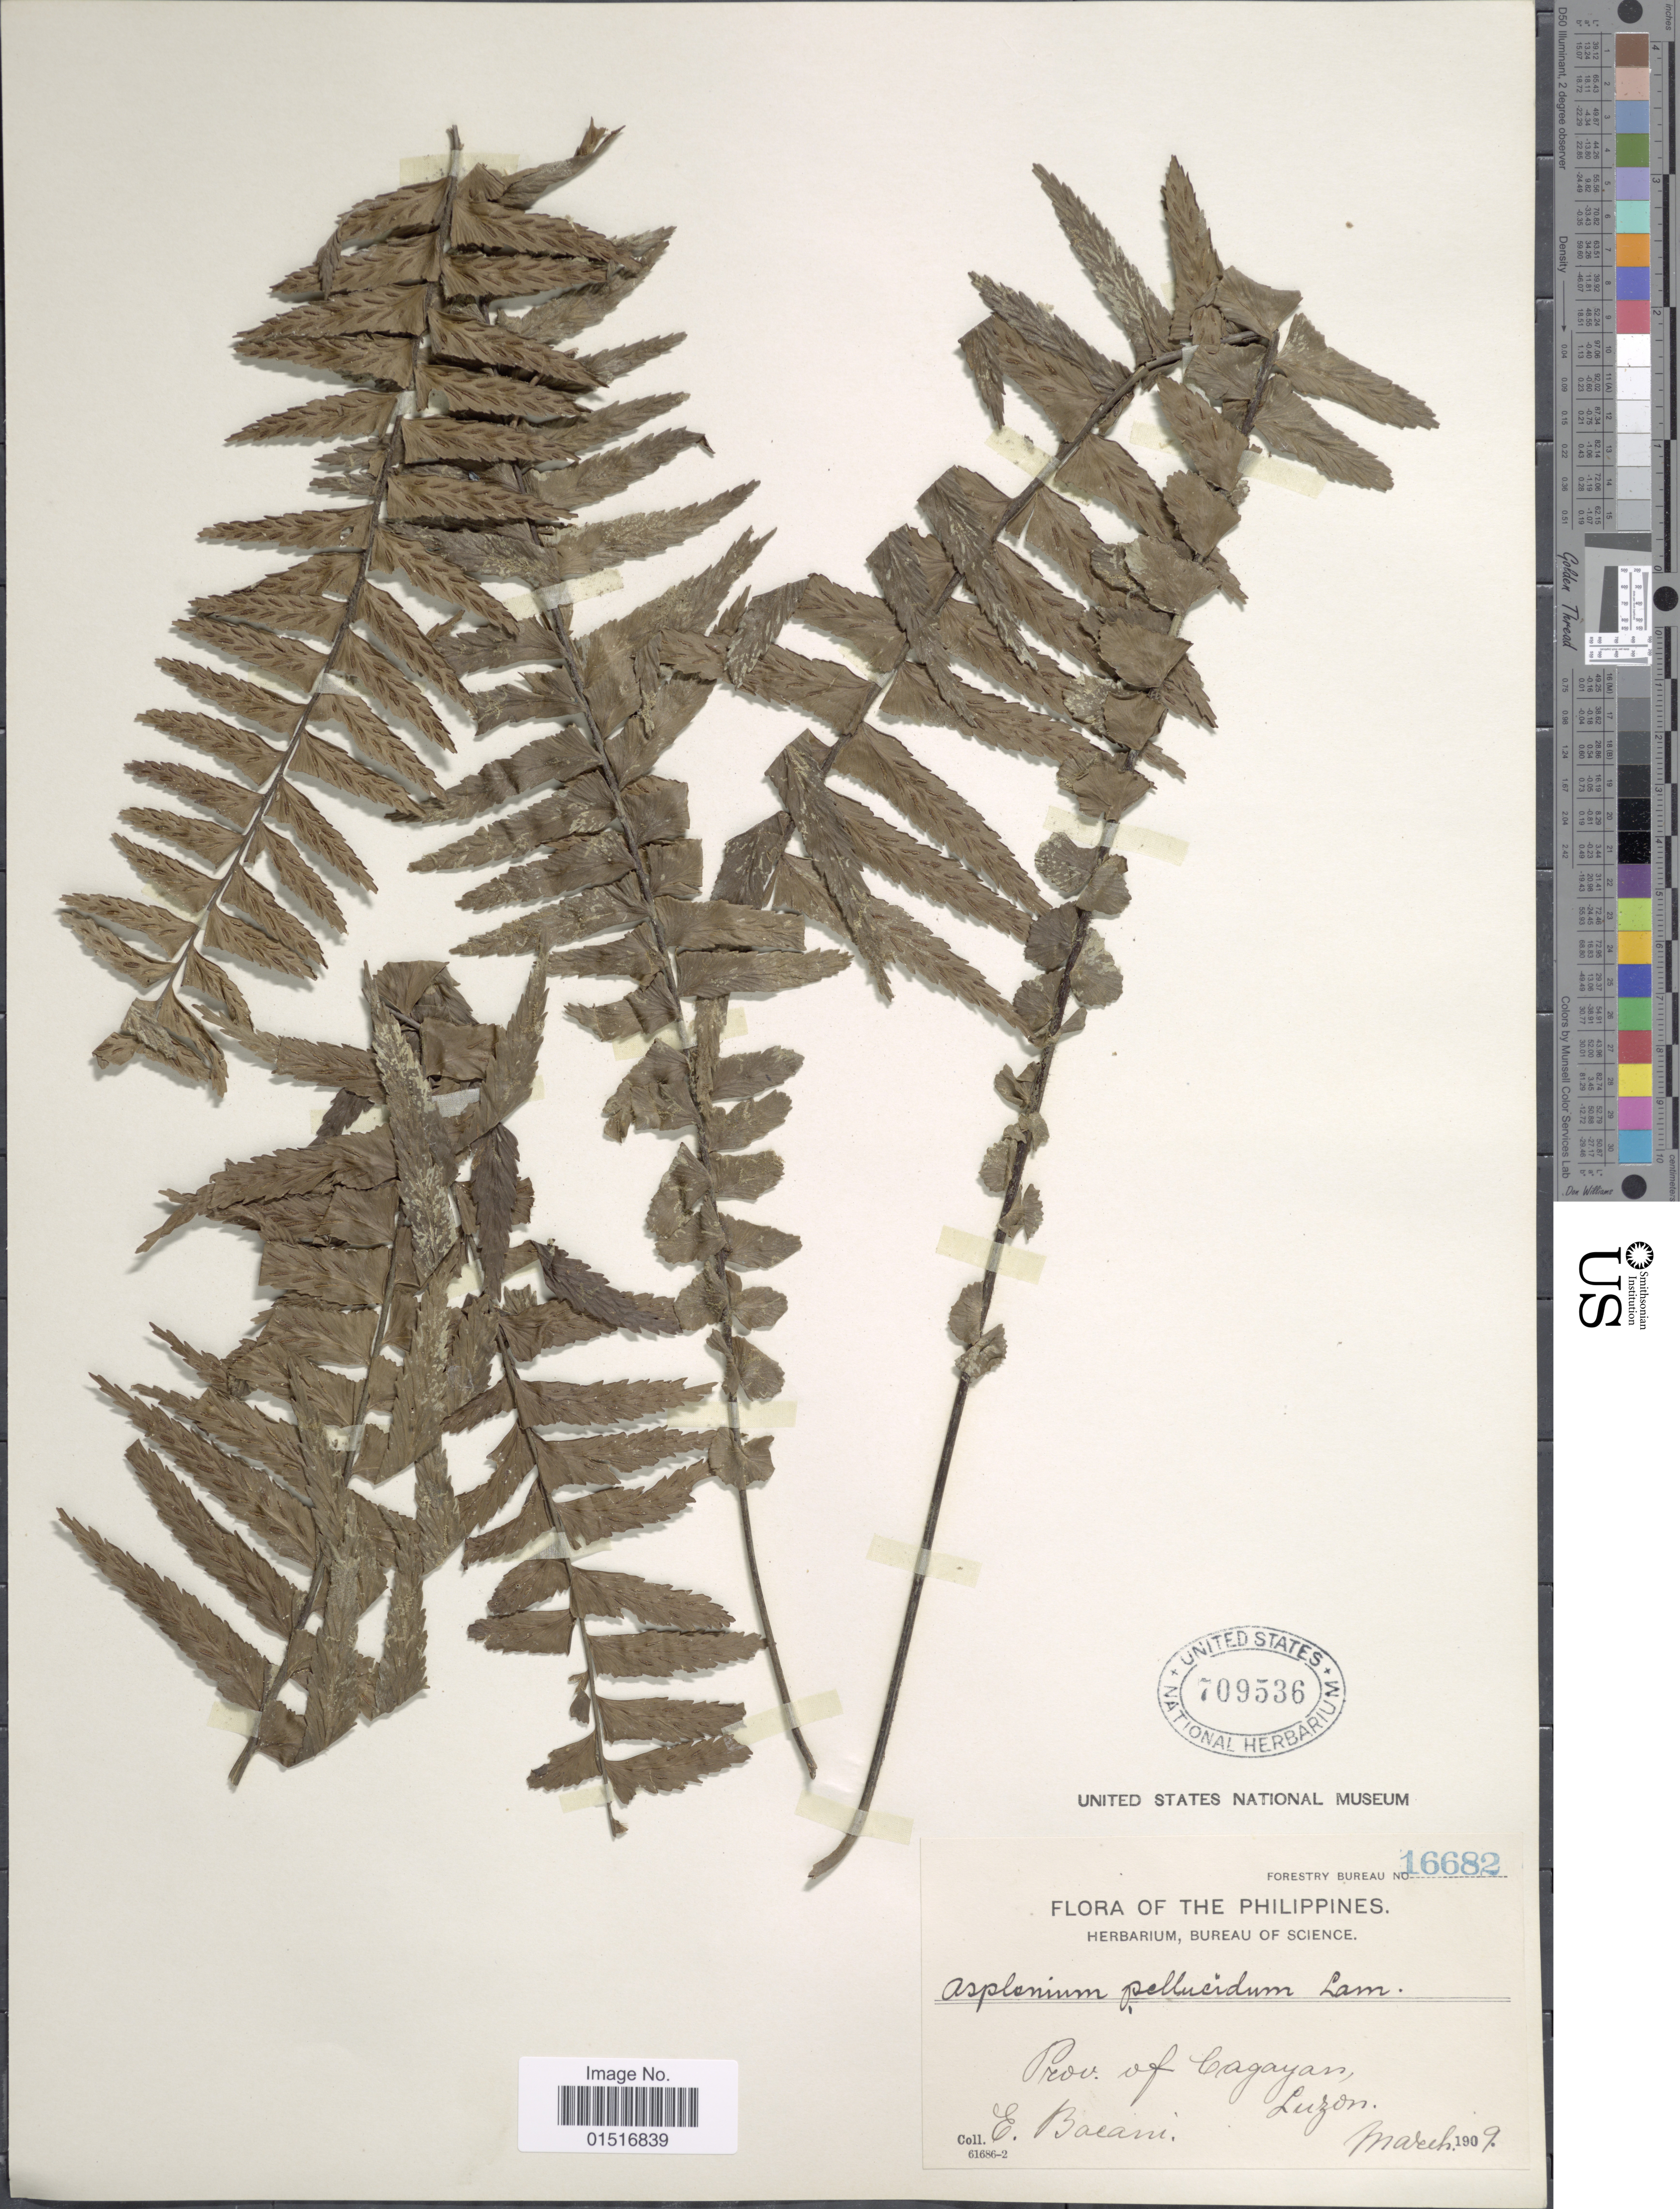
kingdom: Plantae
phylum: Tracheophyta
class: Polypodiopsida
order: Polypodiales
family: Aspleniaceae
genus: Asplenium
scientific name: Asplenium pellucidum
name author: Lam.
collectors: E. Bacani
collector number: Bureau of Science 16682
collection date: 1909-03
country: Philippines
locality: Prov. of Cagayan, Luzon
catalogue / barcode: US 709536